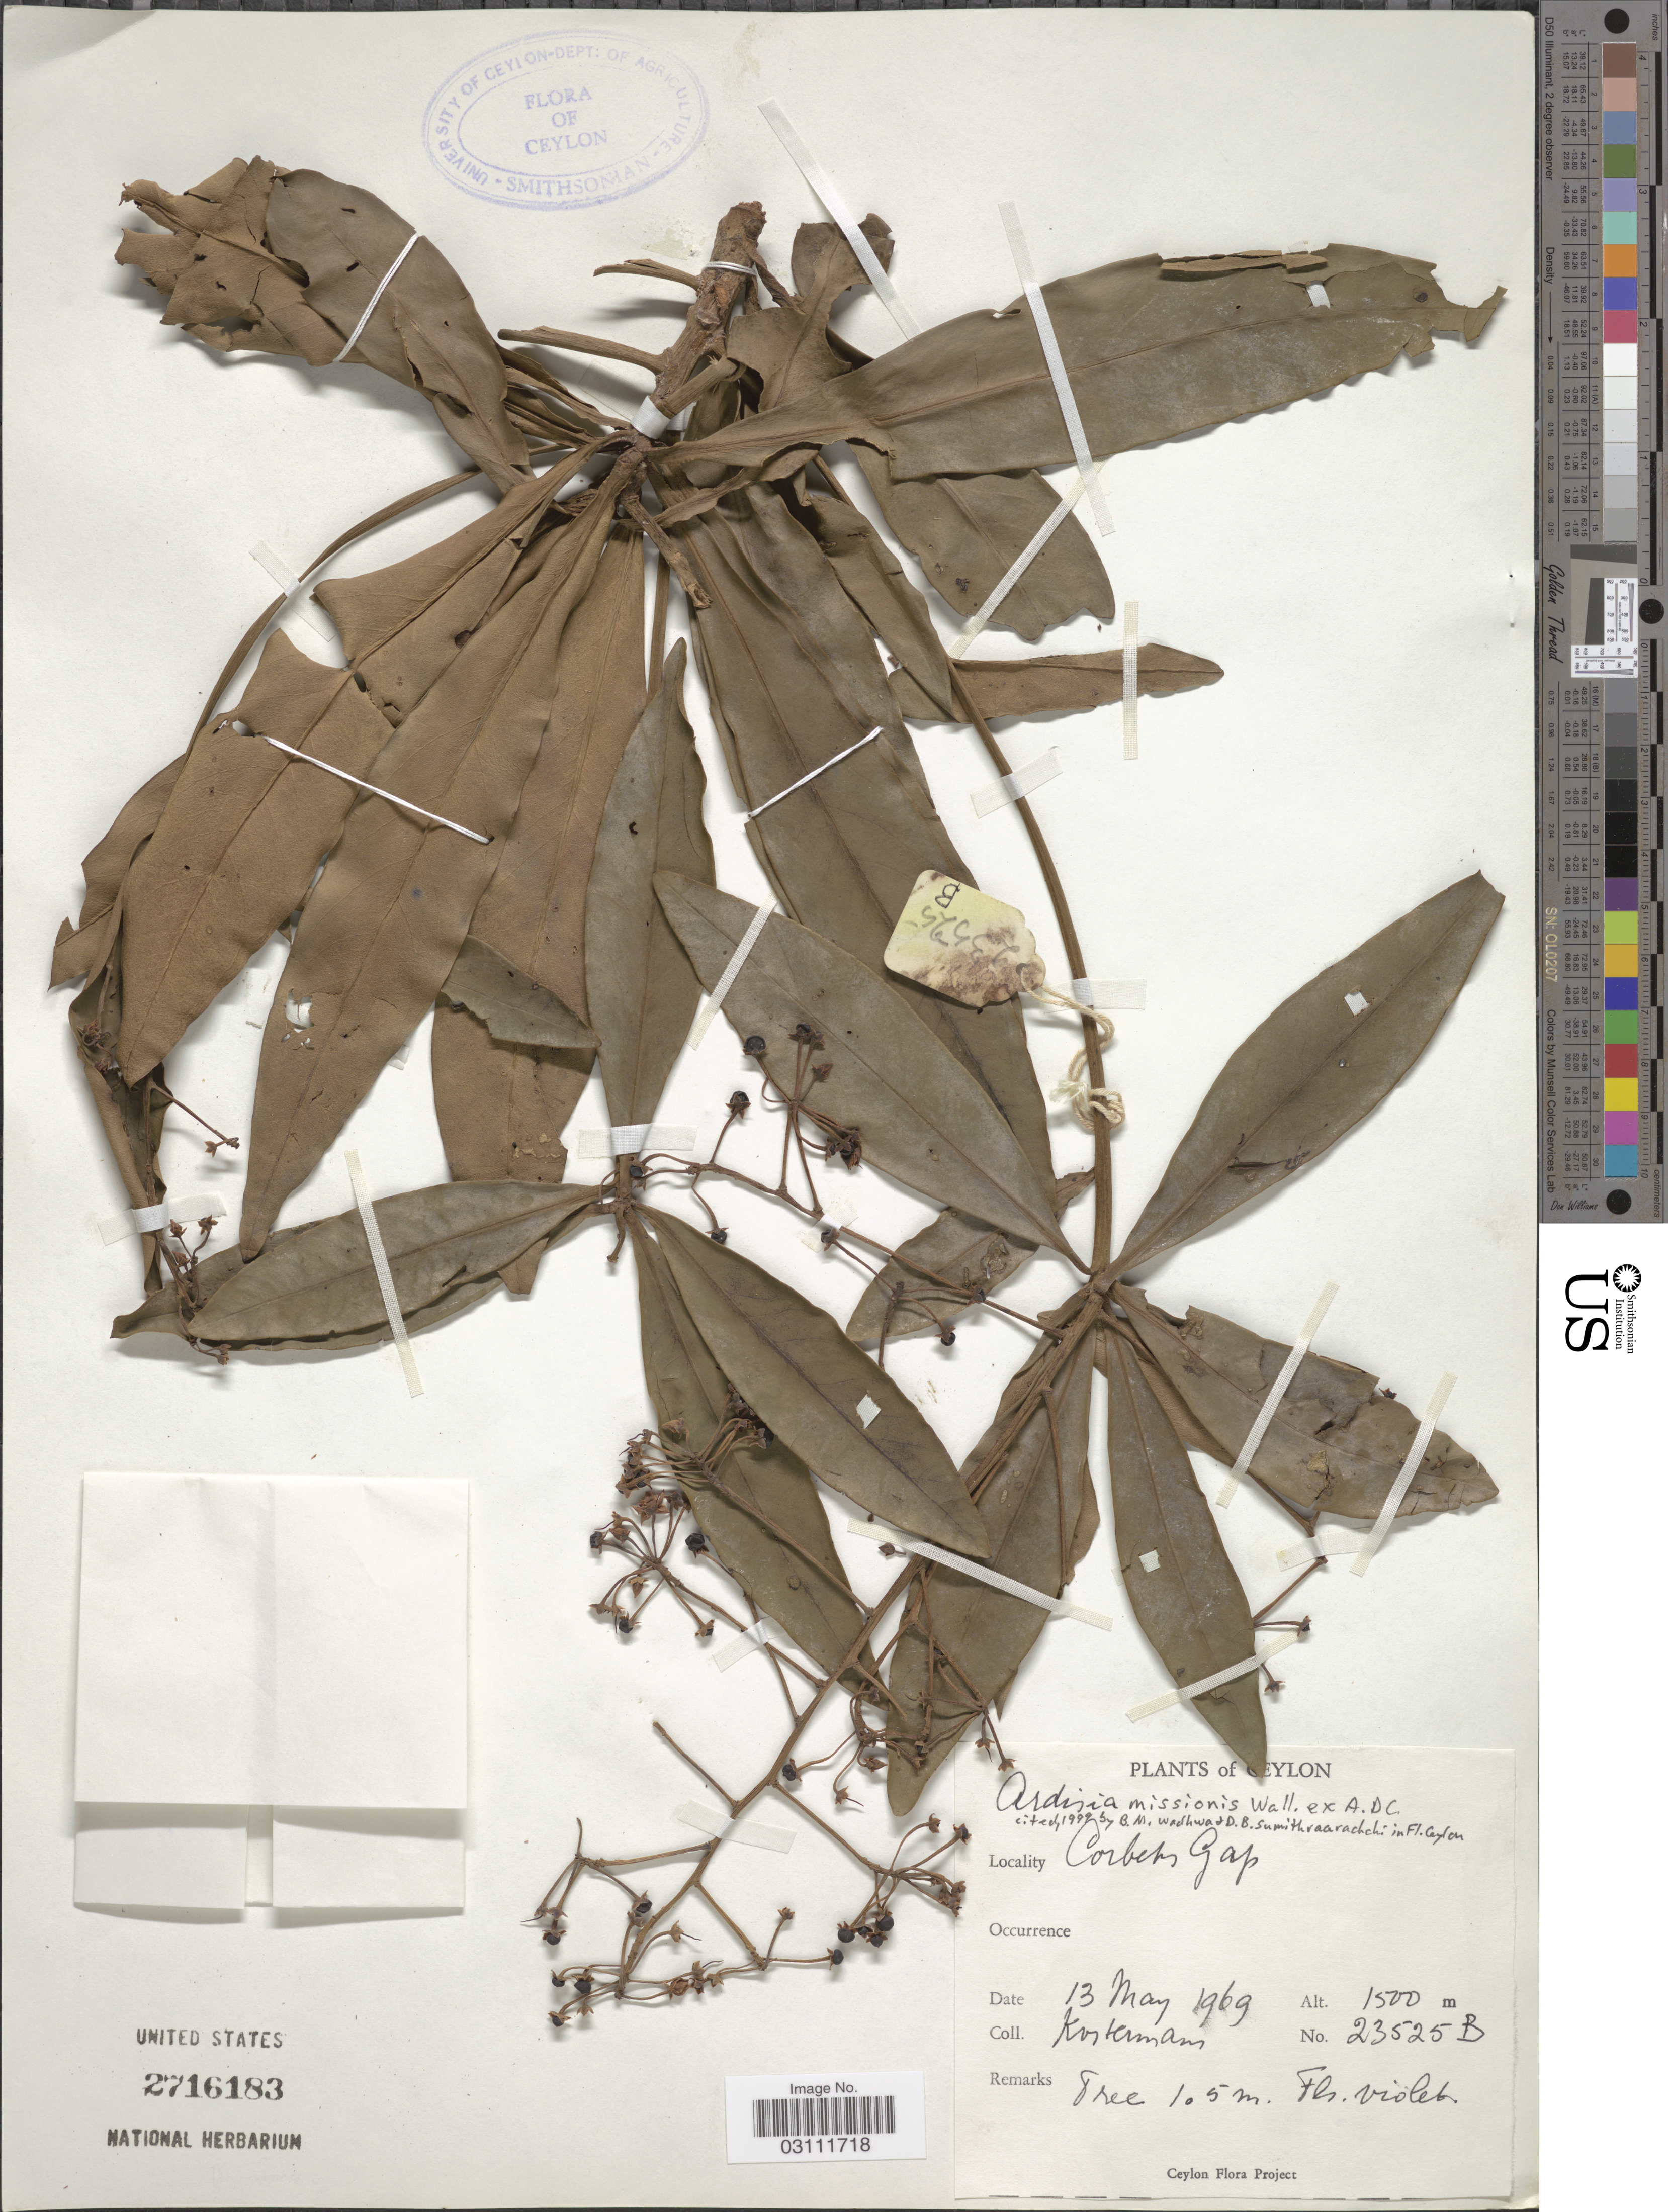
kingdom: Plantae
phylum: Tracheophyta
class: Magnoliopsida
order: Ericales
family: Primulaceae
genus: Ardisia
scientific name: Ardisia missionis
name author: Wall. ex A. DC.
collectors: Kostermans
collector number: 23525B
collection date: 1969-05-13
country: Sri Lanka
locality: Ceylon, Corbets Gap.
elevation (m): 1500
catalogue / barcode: US 2716183